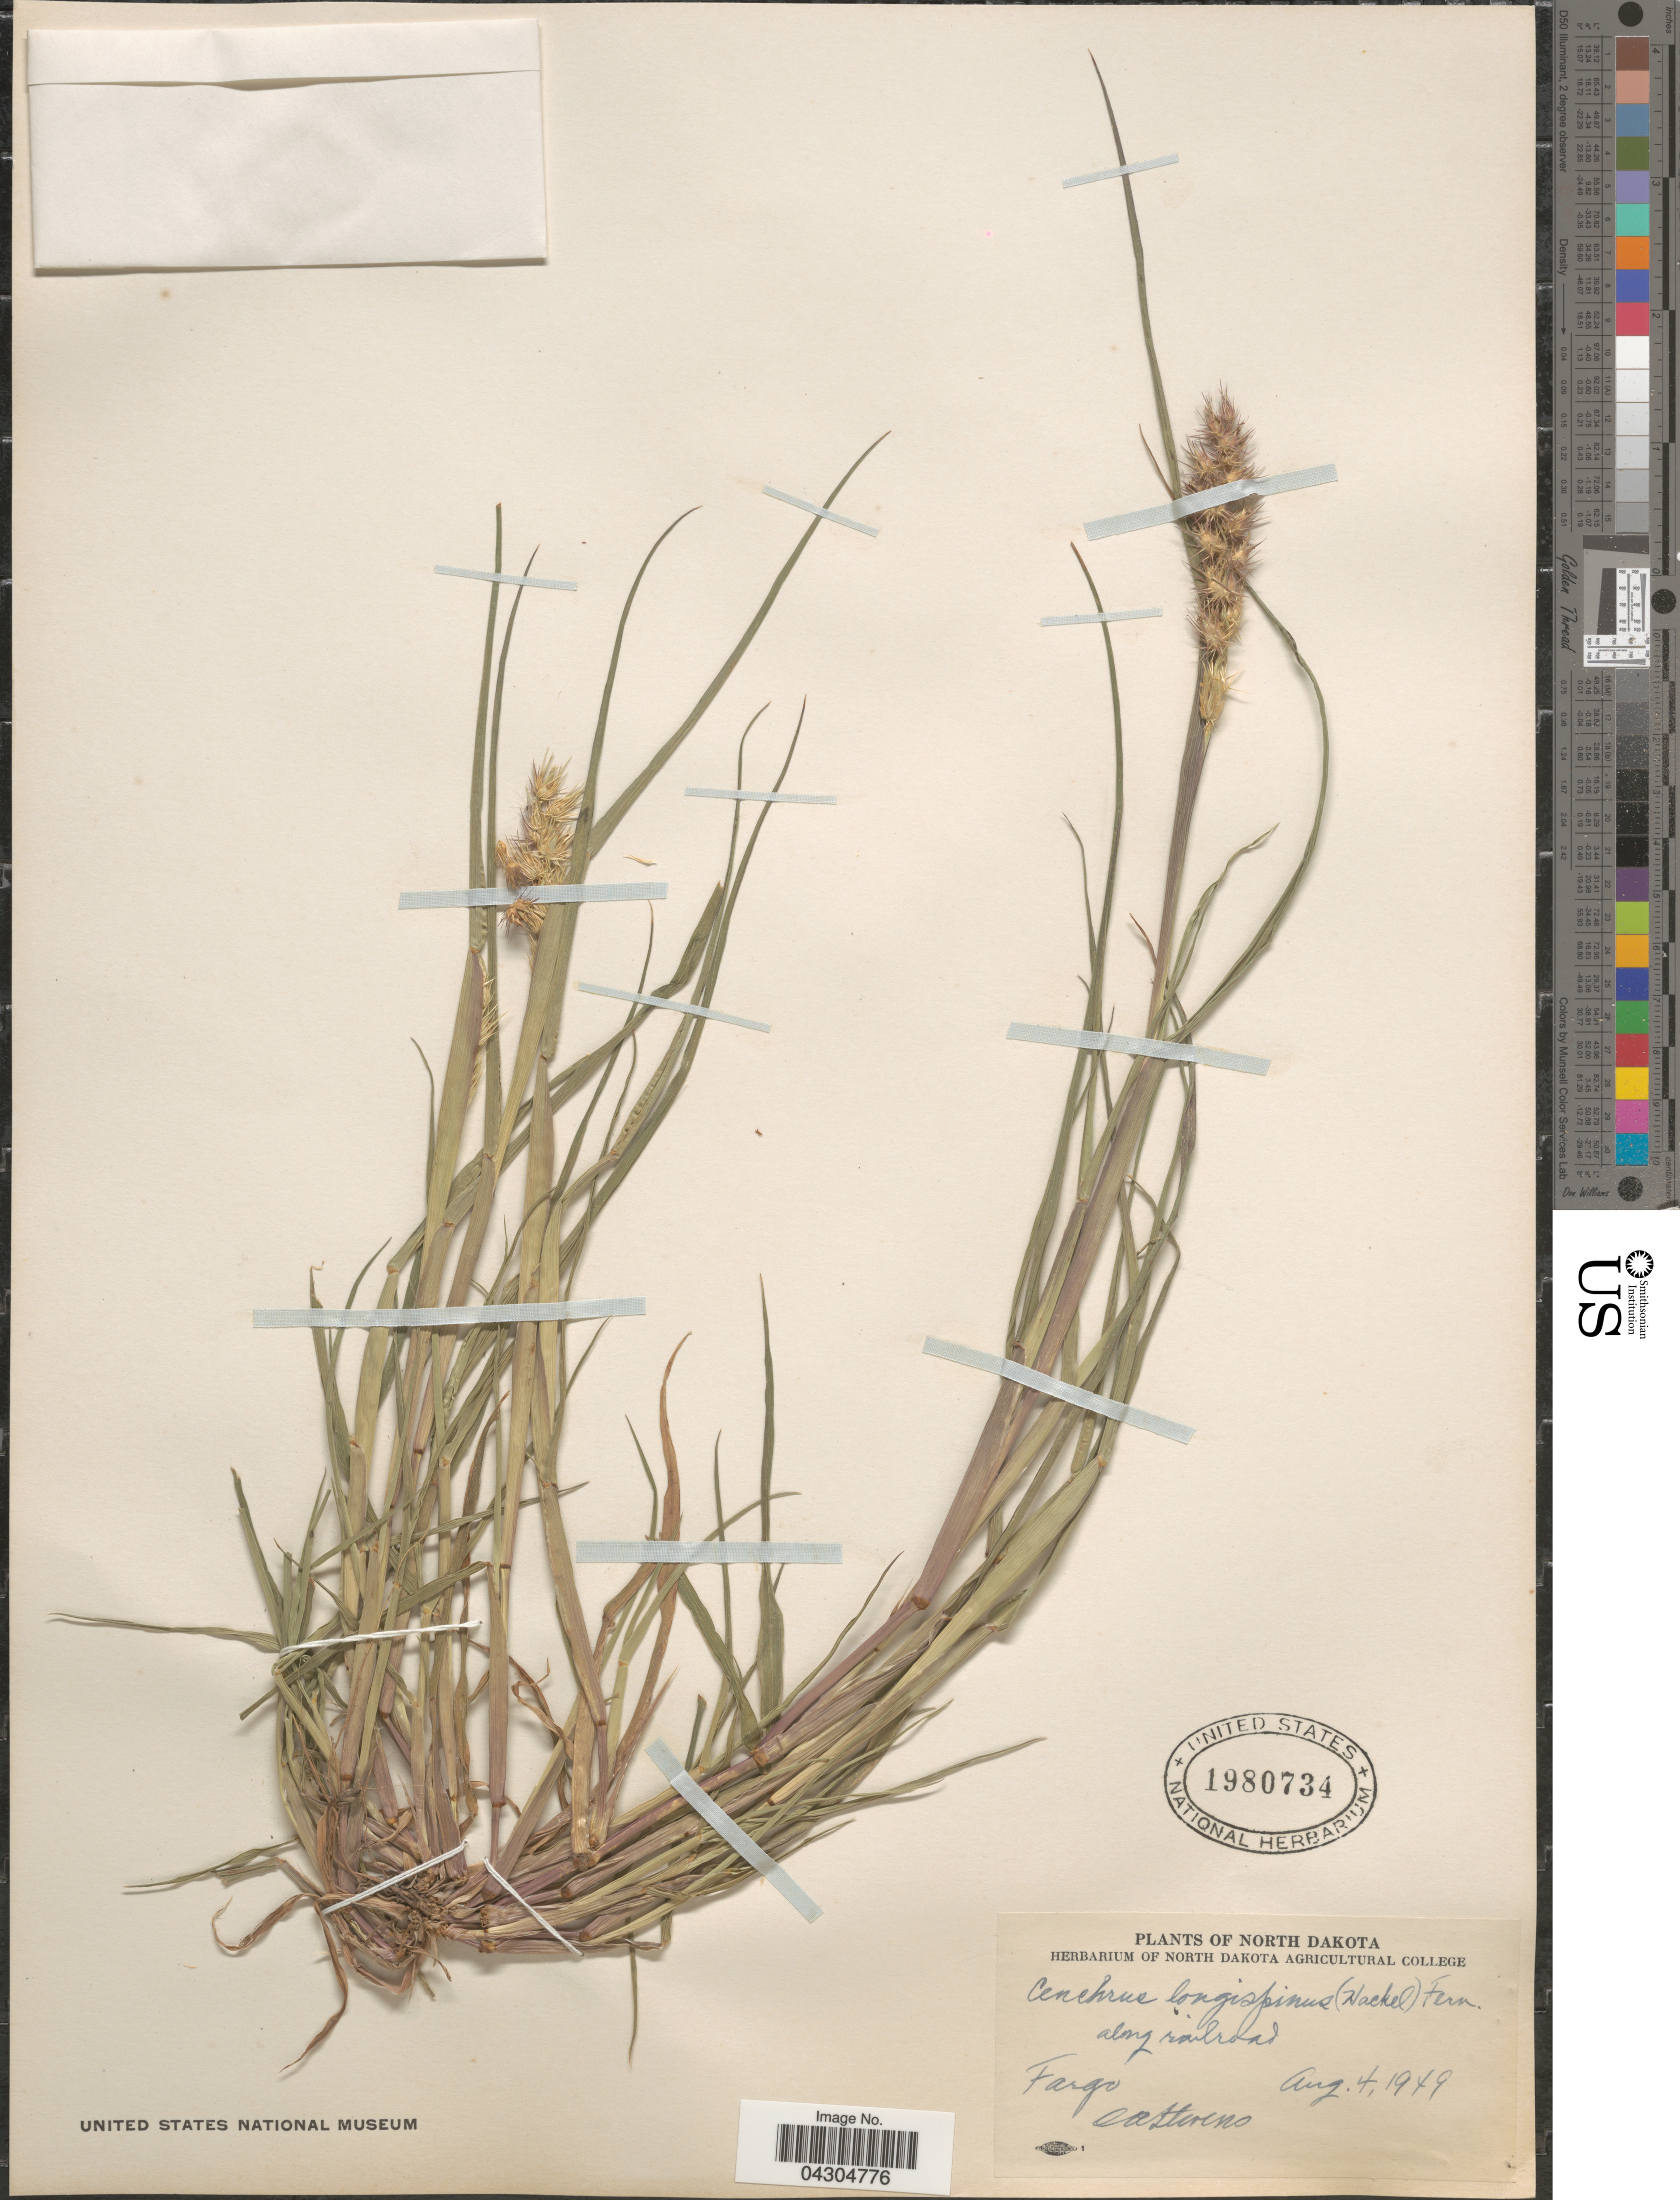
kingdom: Plantae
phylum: Tracheophyta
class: Liliopsida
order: Poales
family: Poaceae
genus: Cenchrus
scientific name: Cenchrus longispinus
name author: (Hack.) Fernald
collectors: O. A. Stevens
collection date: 1949-08-04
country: United States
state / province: North Dakota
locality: Along railroad. Fargo.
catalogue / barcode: US 1980734